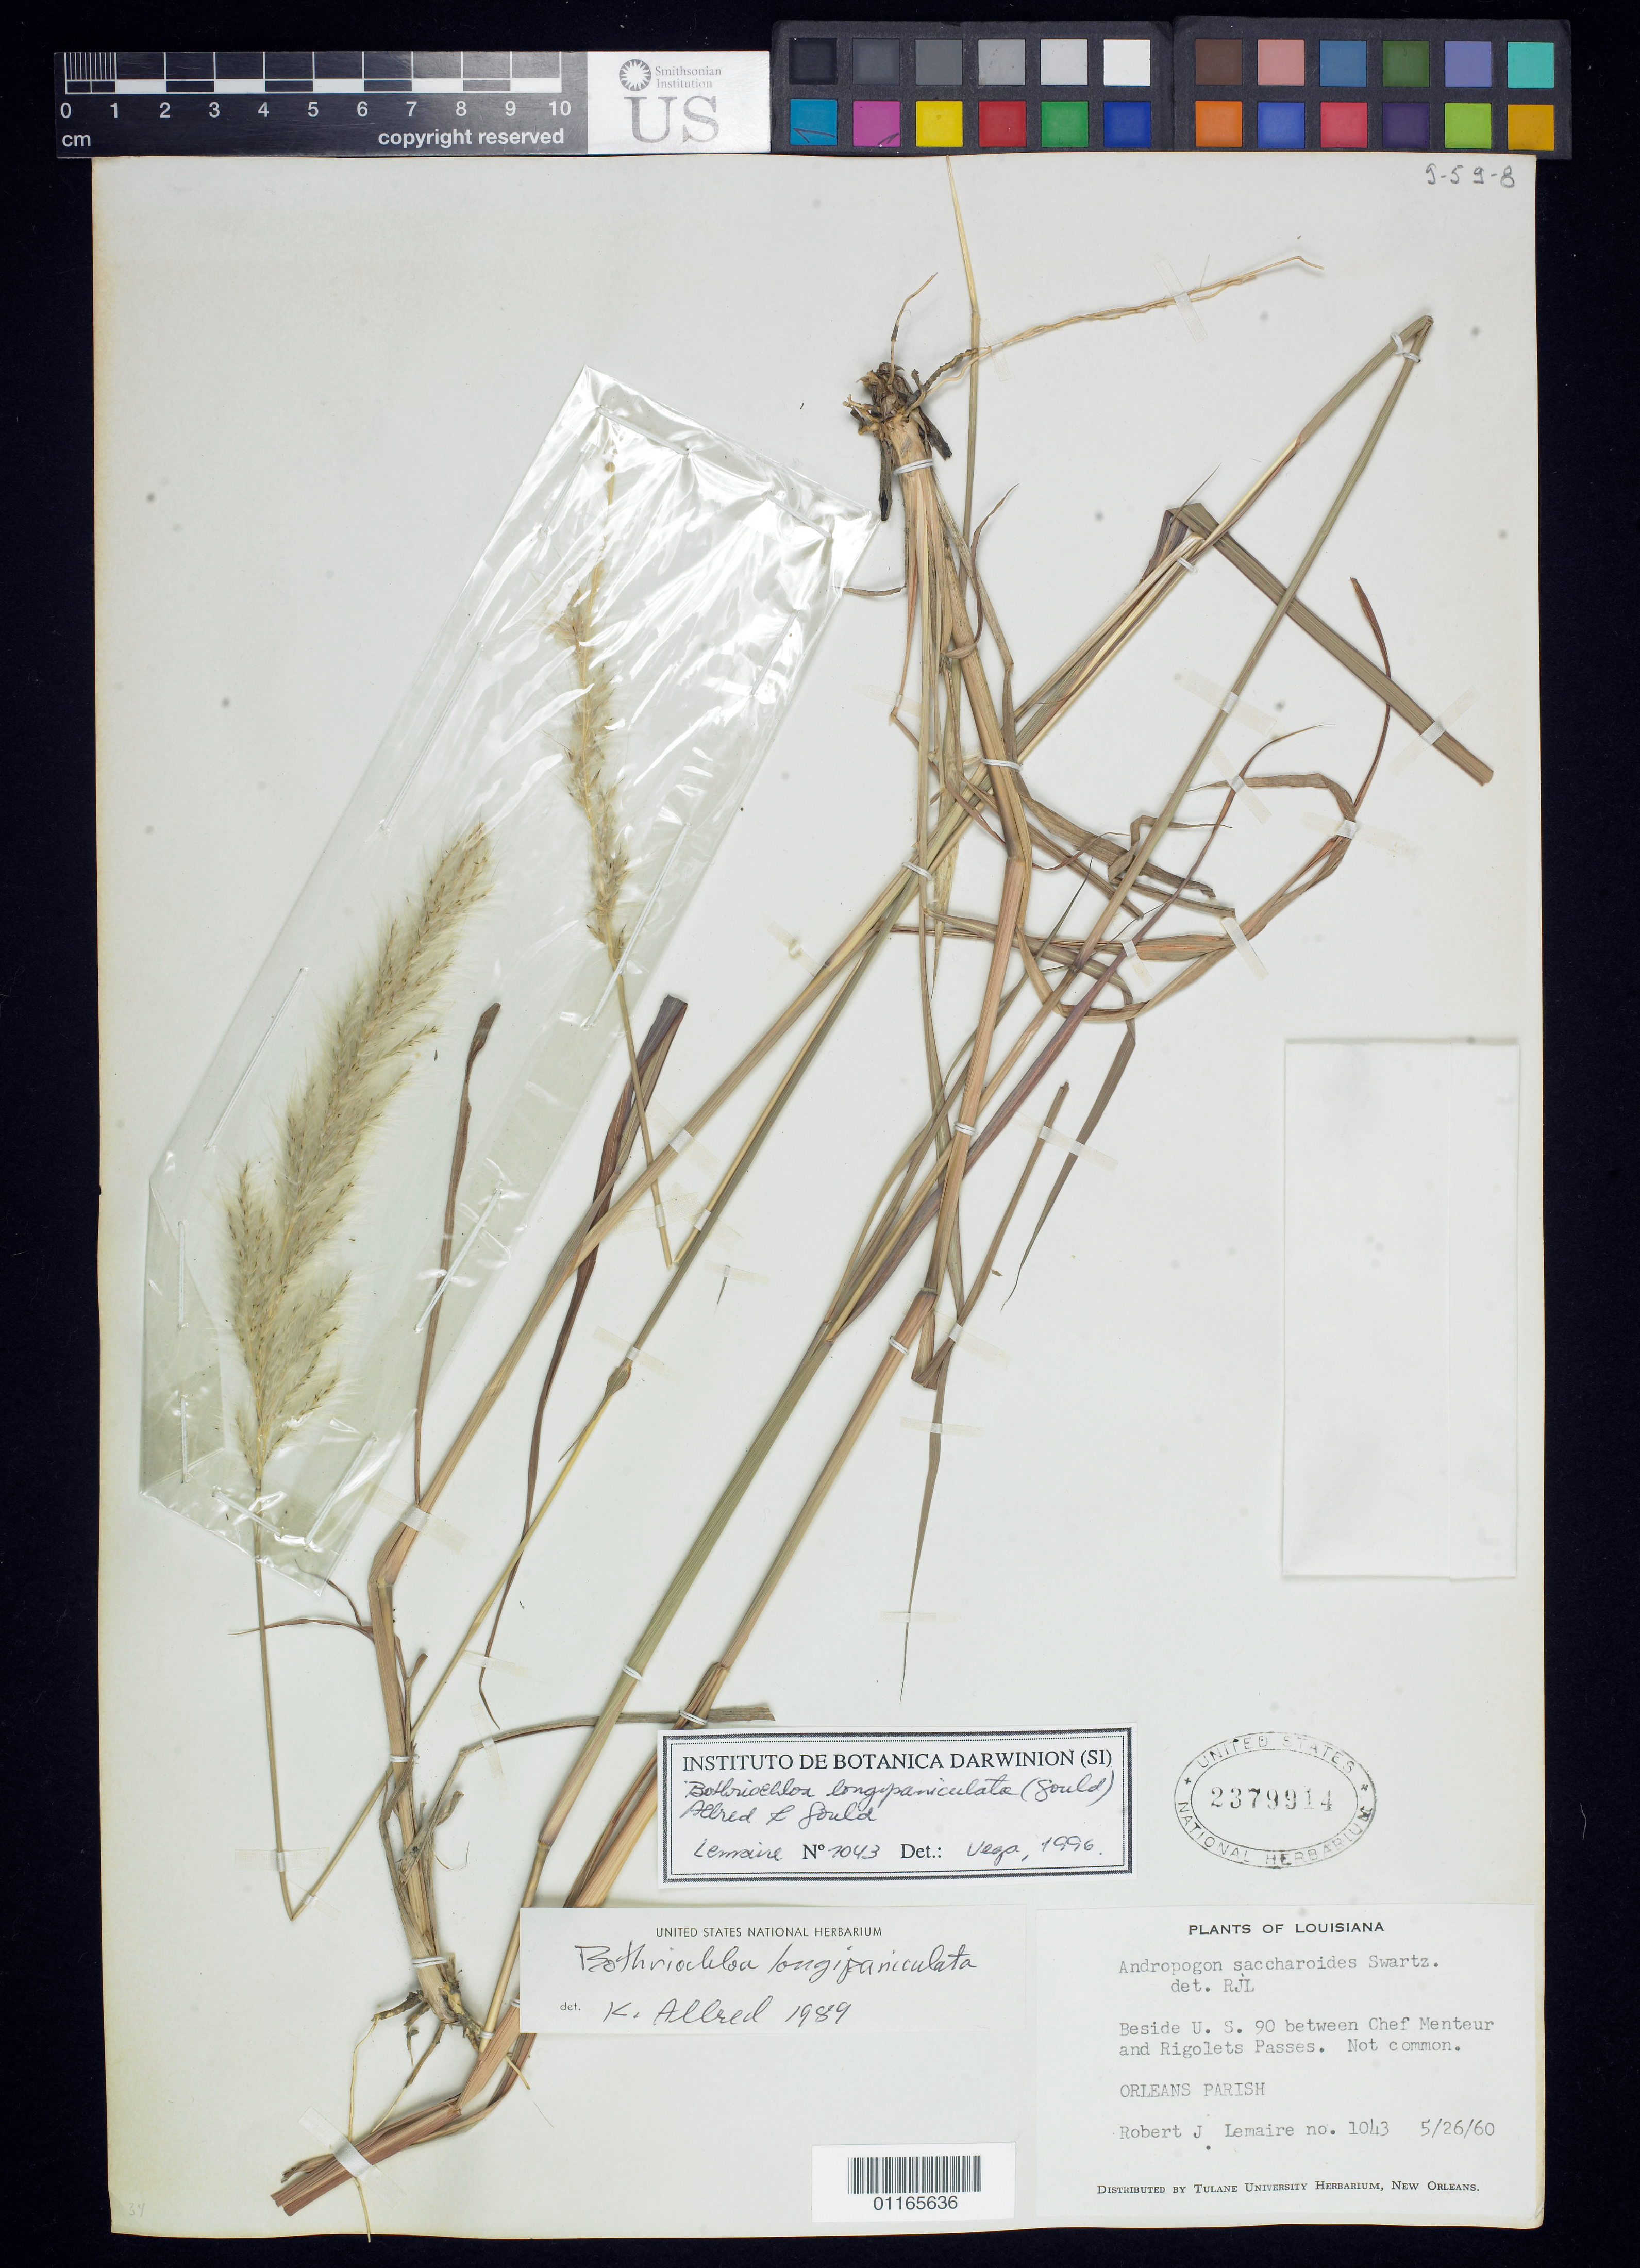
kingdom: Plantae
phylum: Tracheophyta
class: Liliopsida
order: Poales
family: Poaceae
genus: Bothriochloa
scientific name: Bothriochloa longipaniculata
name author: (Gould) Allred & Gould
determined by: Allred, Kelly W., Director & Curator (NMCR), New Mexico State University (UNITED STATES)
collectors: R. J. Lemaire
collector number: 1043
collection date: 1960-05-26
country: United States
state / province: Louisiana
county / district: Orleans Parish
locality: Beside U.S. 90 between Chef Menteur and Rigolets Passes. Not common.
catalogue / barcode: US 2379914